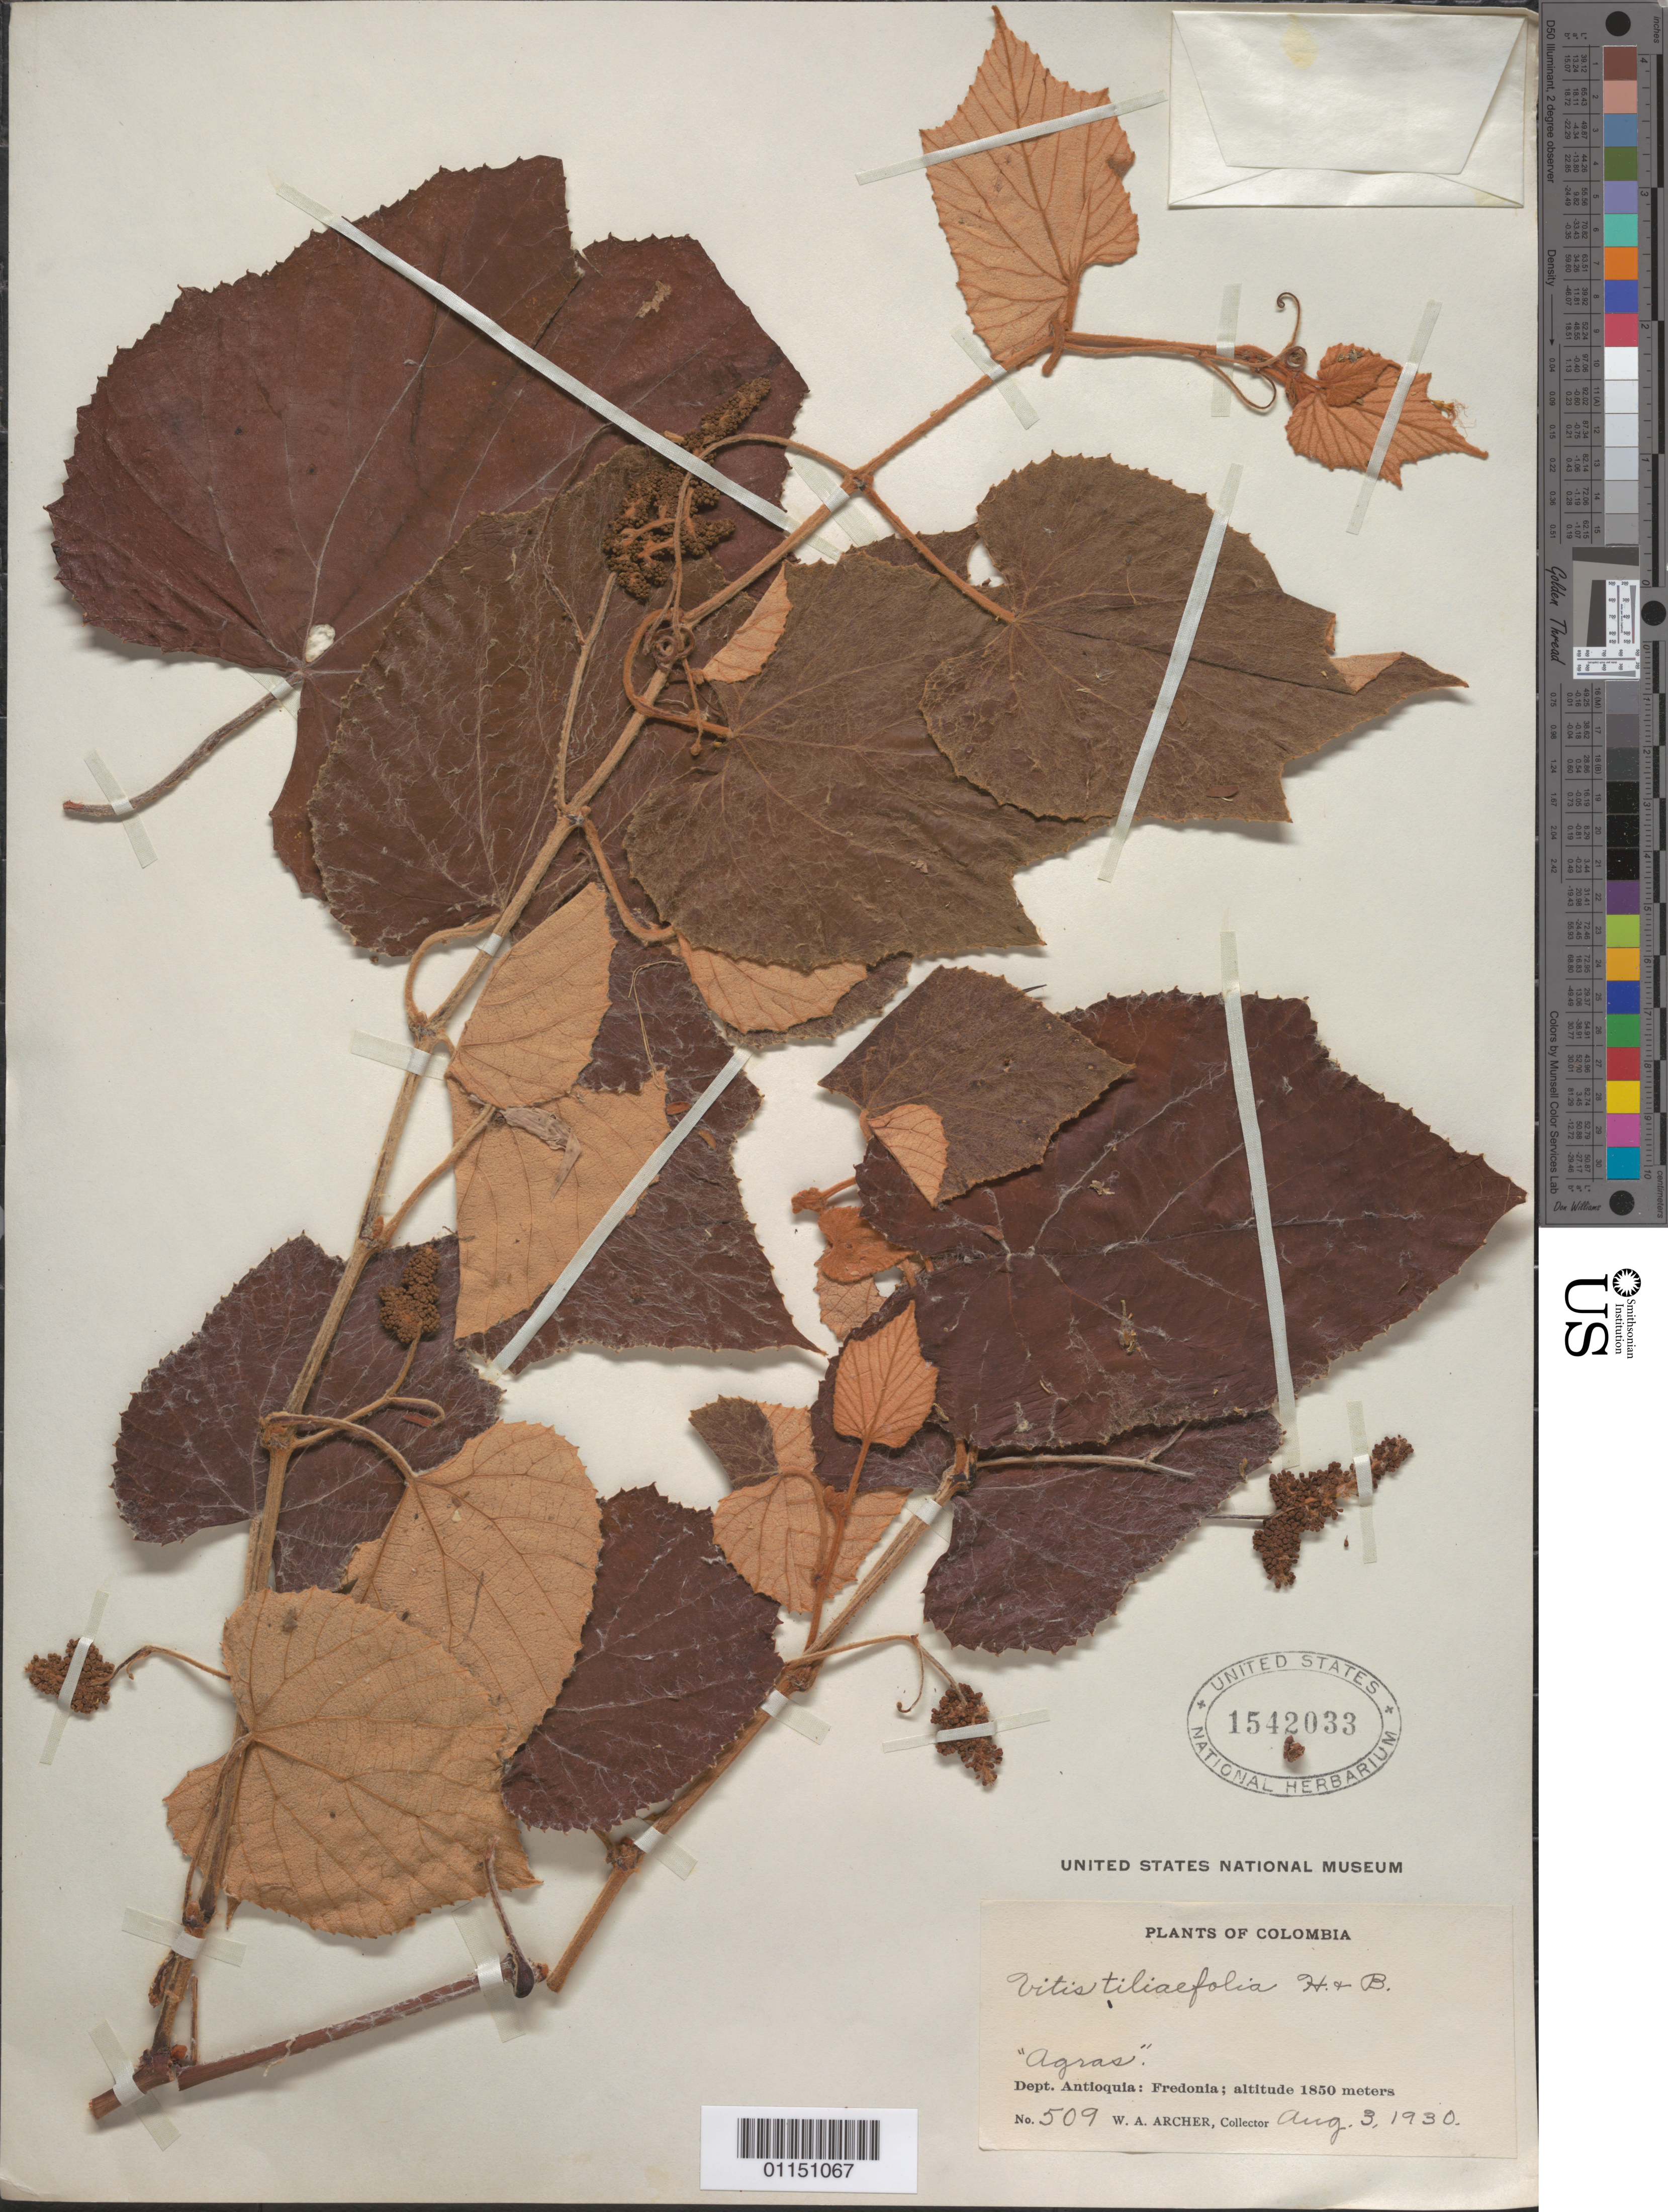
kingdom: Plantae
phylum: Tracheophyta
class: Magnoliopsida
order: Vitales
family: Vitaceae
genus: Vitis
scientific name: Vitis tiliaefolia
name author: Willd.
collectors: W. A. Archer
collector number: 509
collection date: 1930-08-03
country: Colombia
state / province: Antioquia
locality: Fredonia.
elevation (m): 1850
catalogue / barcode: US 1542033